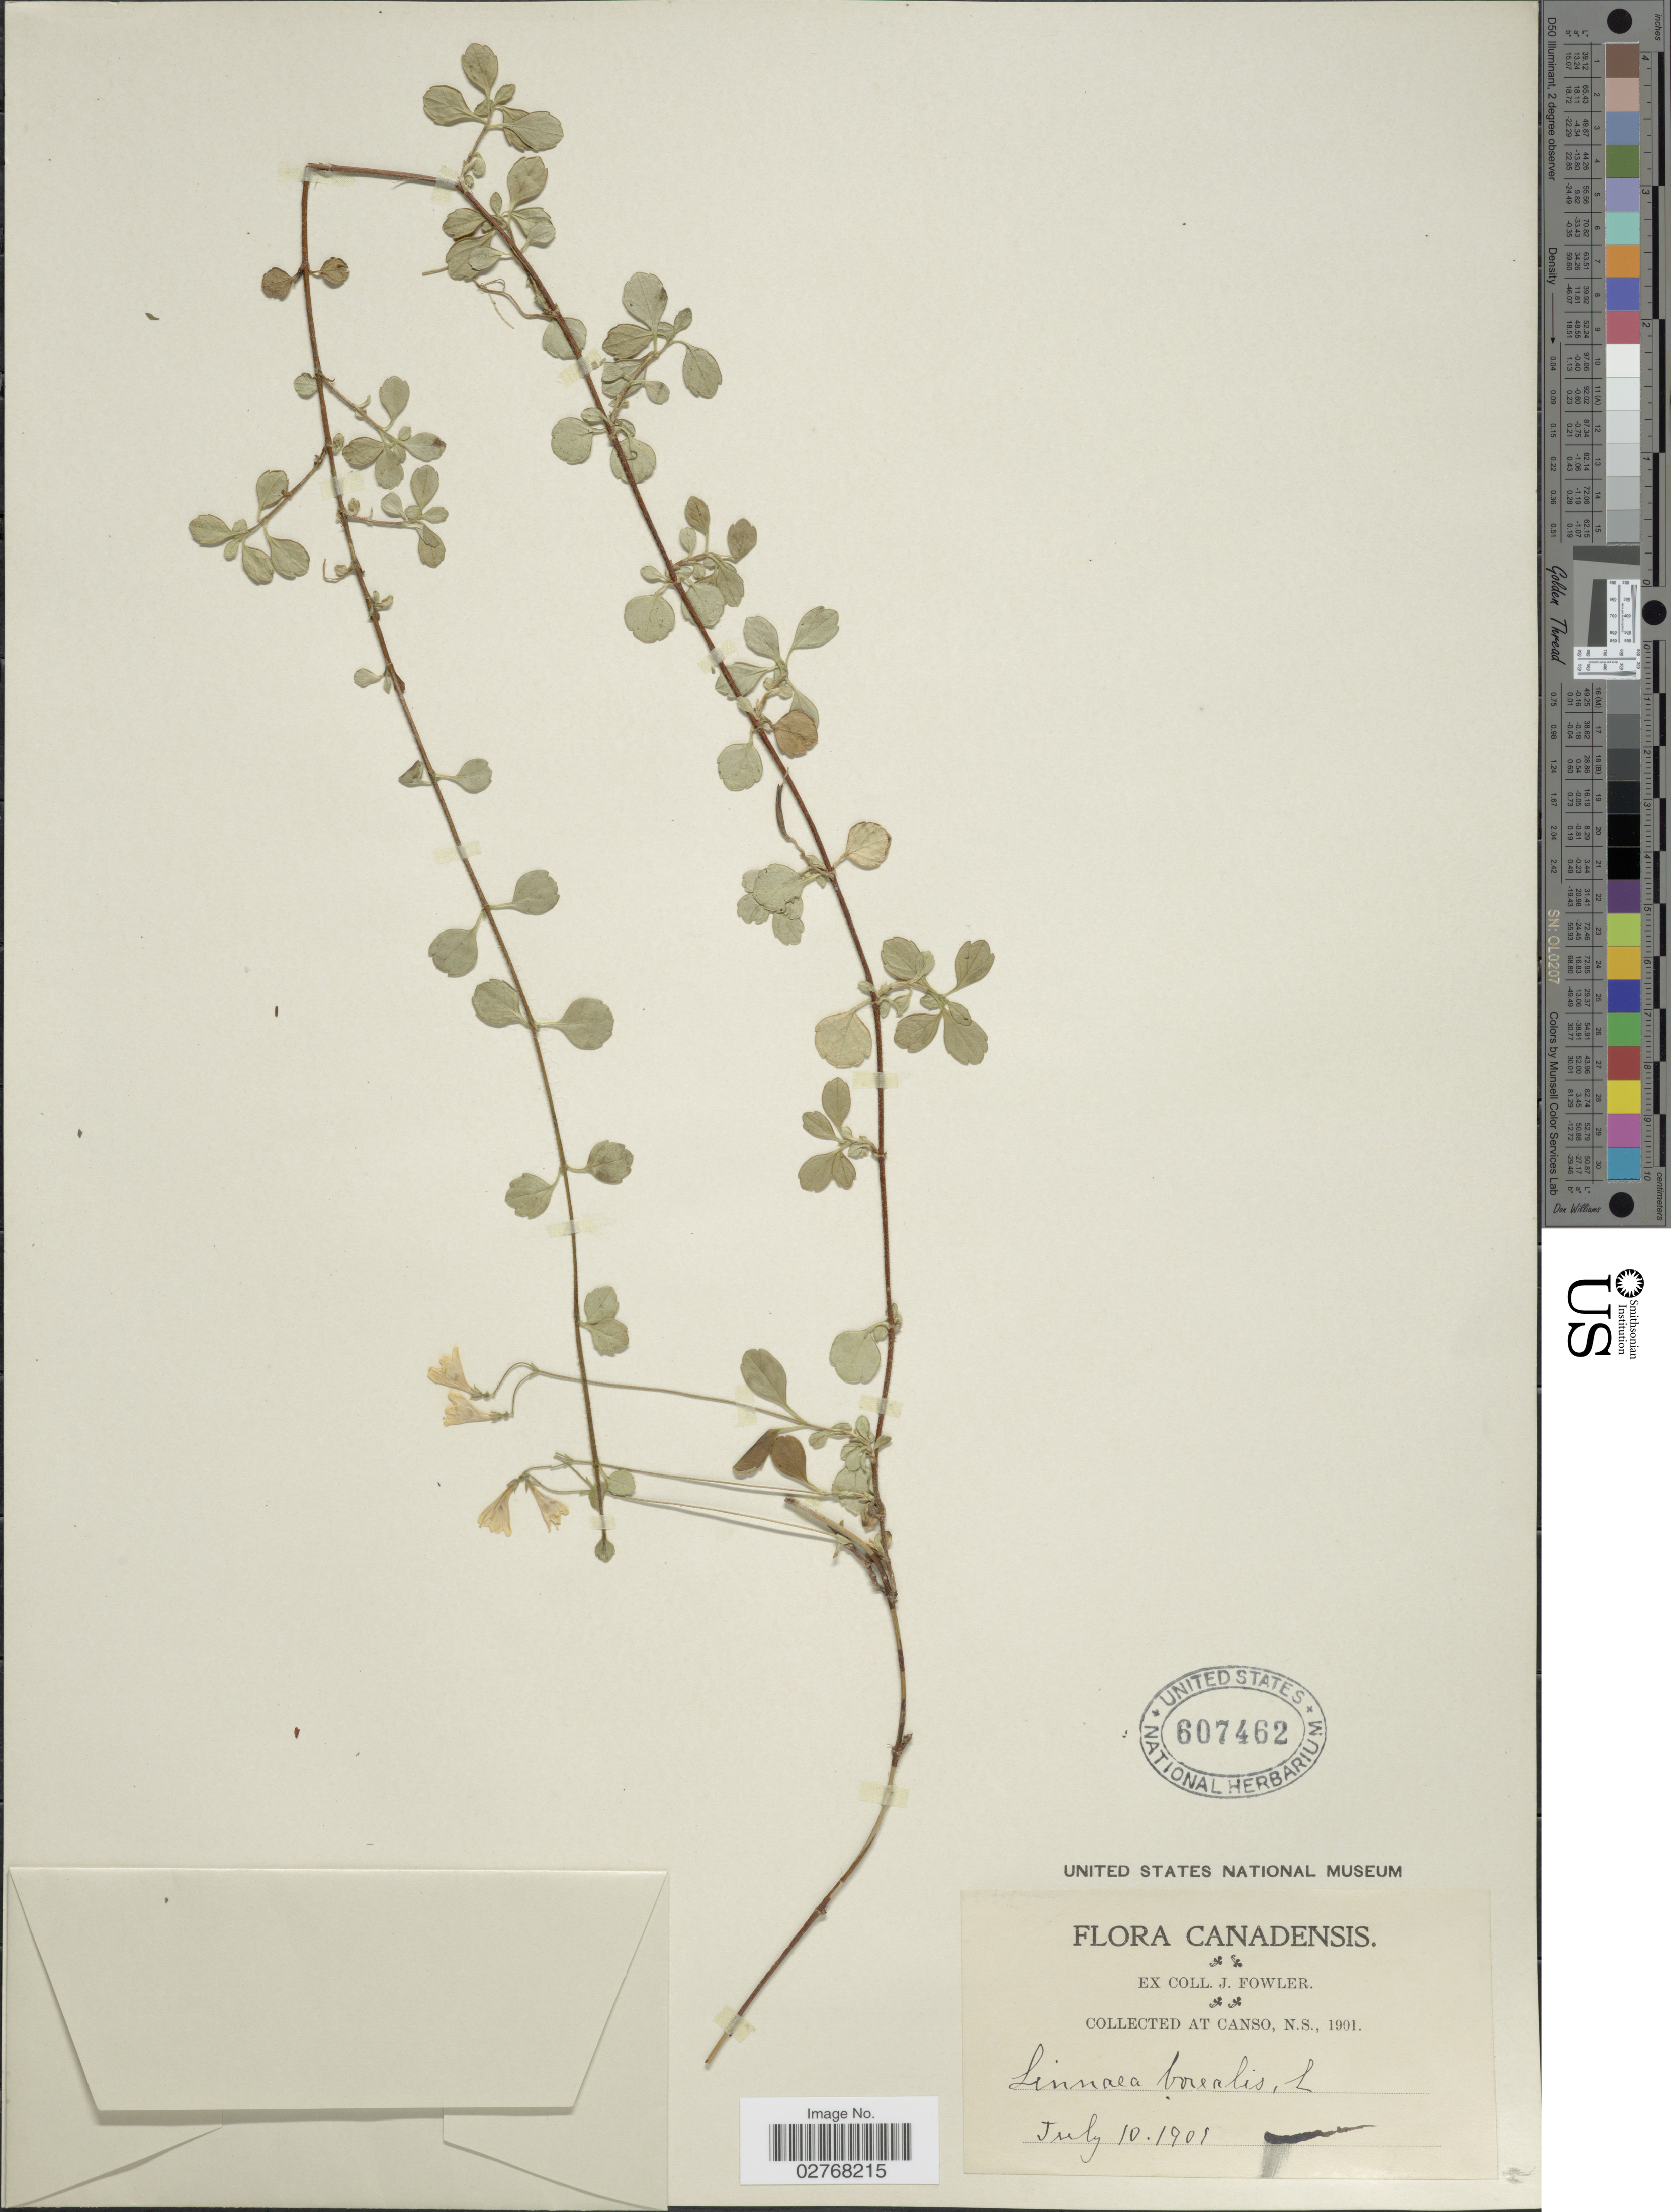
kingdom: Plantae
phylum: Tracheophyta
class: Magnoliopsida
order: Dipsacales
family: Caprifoliaceae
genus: Linnaea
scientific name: Linnaea borealis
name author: L.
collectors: J. P. Fowler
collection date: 1901-07-10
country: Canada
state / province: Nova Scotia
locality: Canso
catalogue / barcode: US 607462